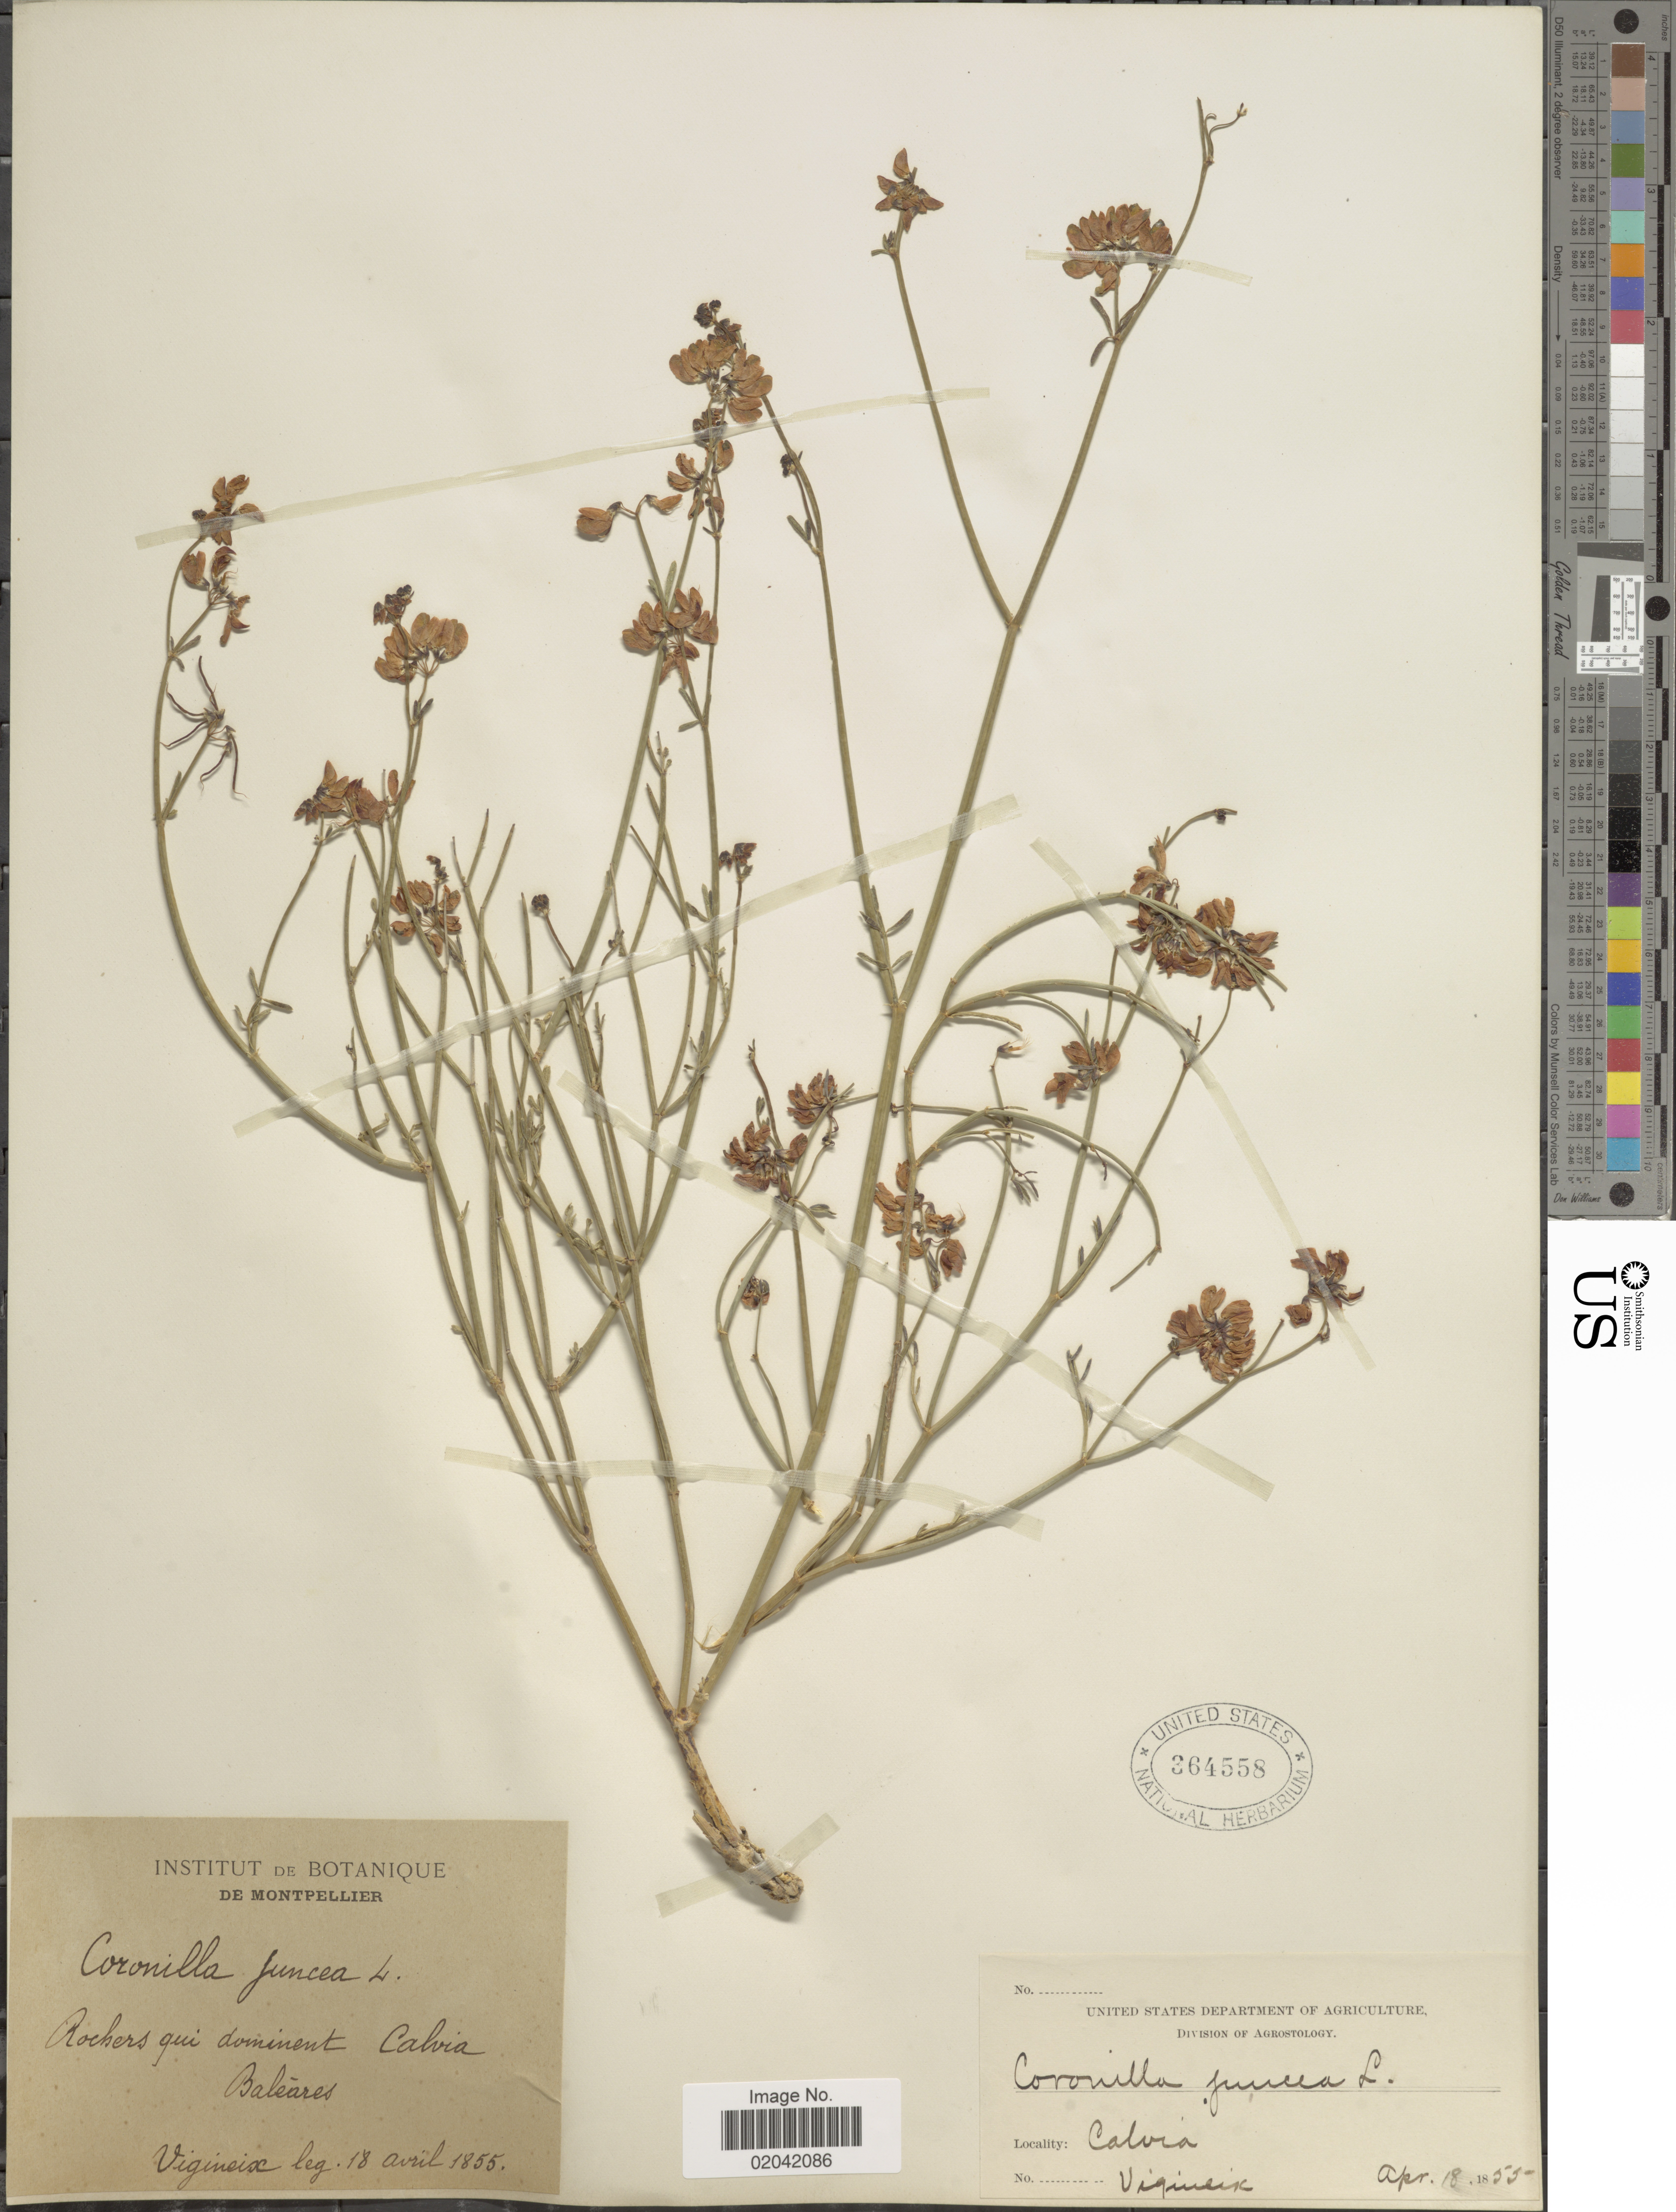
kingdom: Plantae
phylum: Tracheophyta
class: Magnoliopsida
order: Fabales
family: Fabaceae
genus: Coronilla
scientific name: Coronilla juncea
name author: L.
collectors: Vigineix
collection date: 1855-04-18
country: Spain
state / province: Islas Baleares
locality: Rochers qui dominent Calvia Baleáres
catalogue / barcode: US 364558